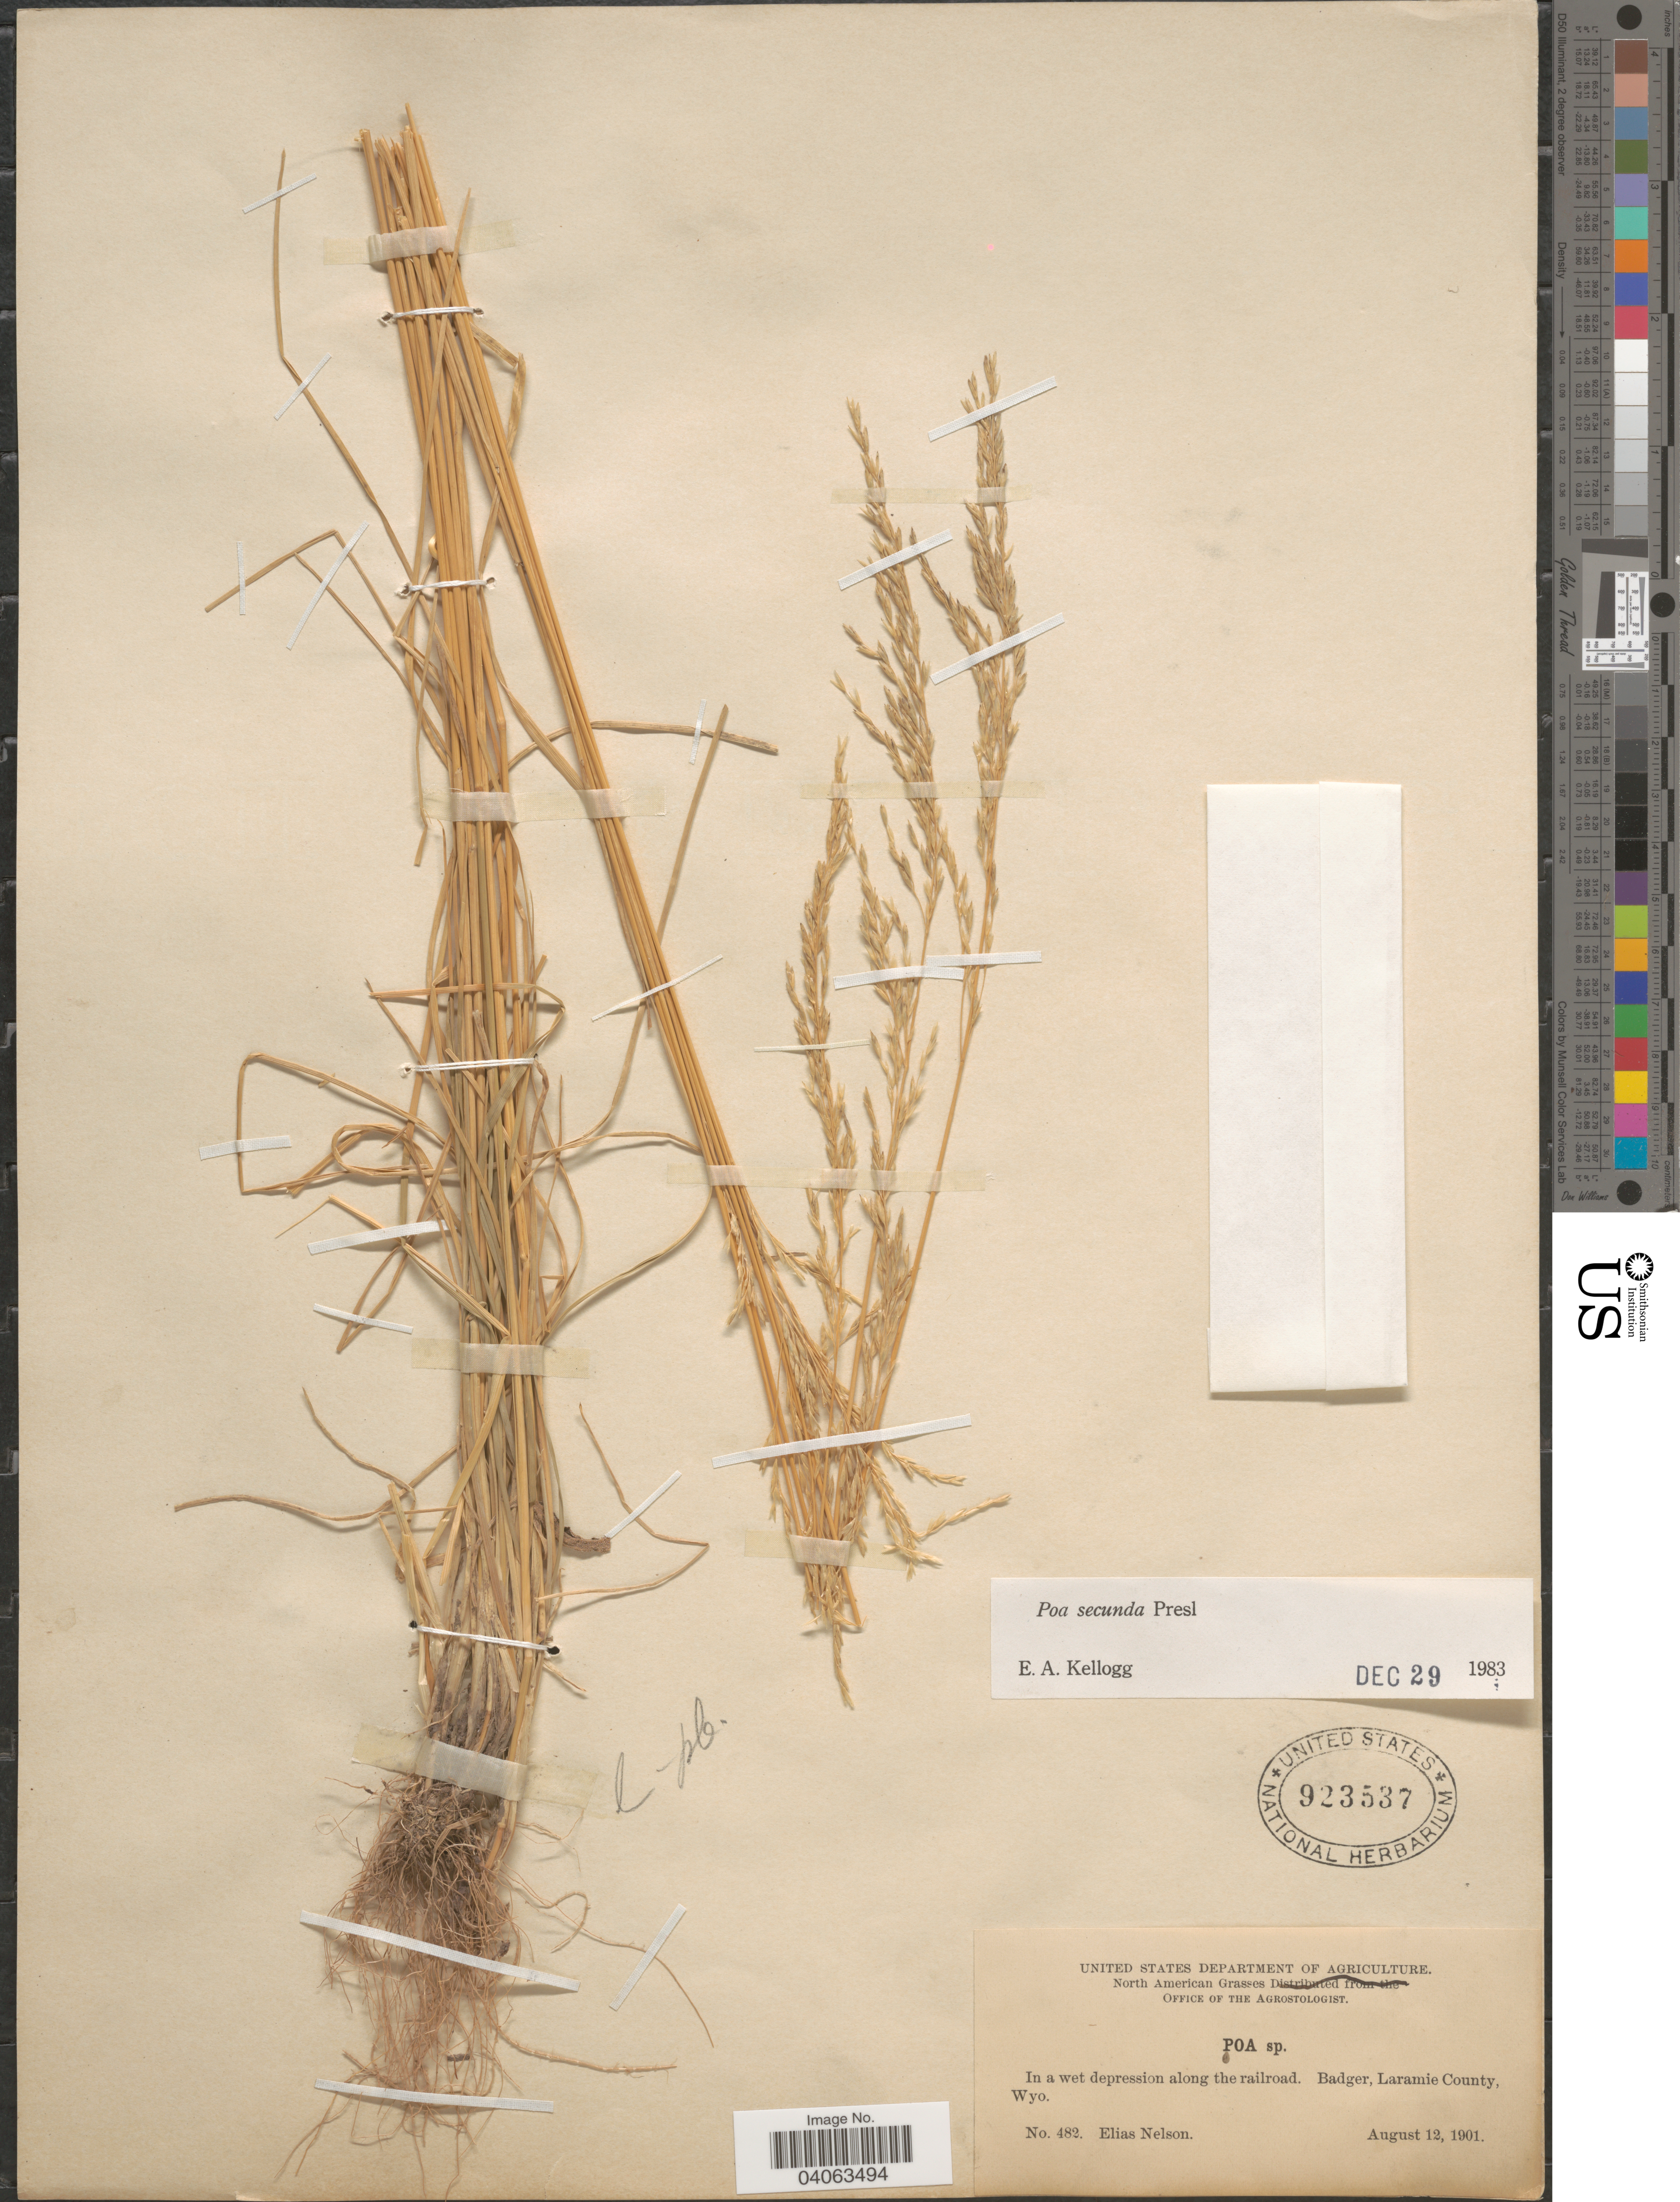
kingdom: Plantae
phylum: Tracheophyta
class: Liliopsida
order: Poales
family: Poaceae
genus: Poa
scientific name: Poa secunda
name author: J. Presl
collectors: E. Nelson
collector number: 482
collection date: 1901-08-12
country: United States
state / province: Wyoming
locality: In a wet depression along the railroad. Badger, Laramie County.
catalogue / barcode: US 923537